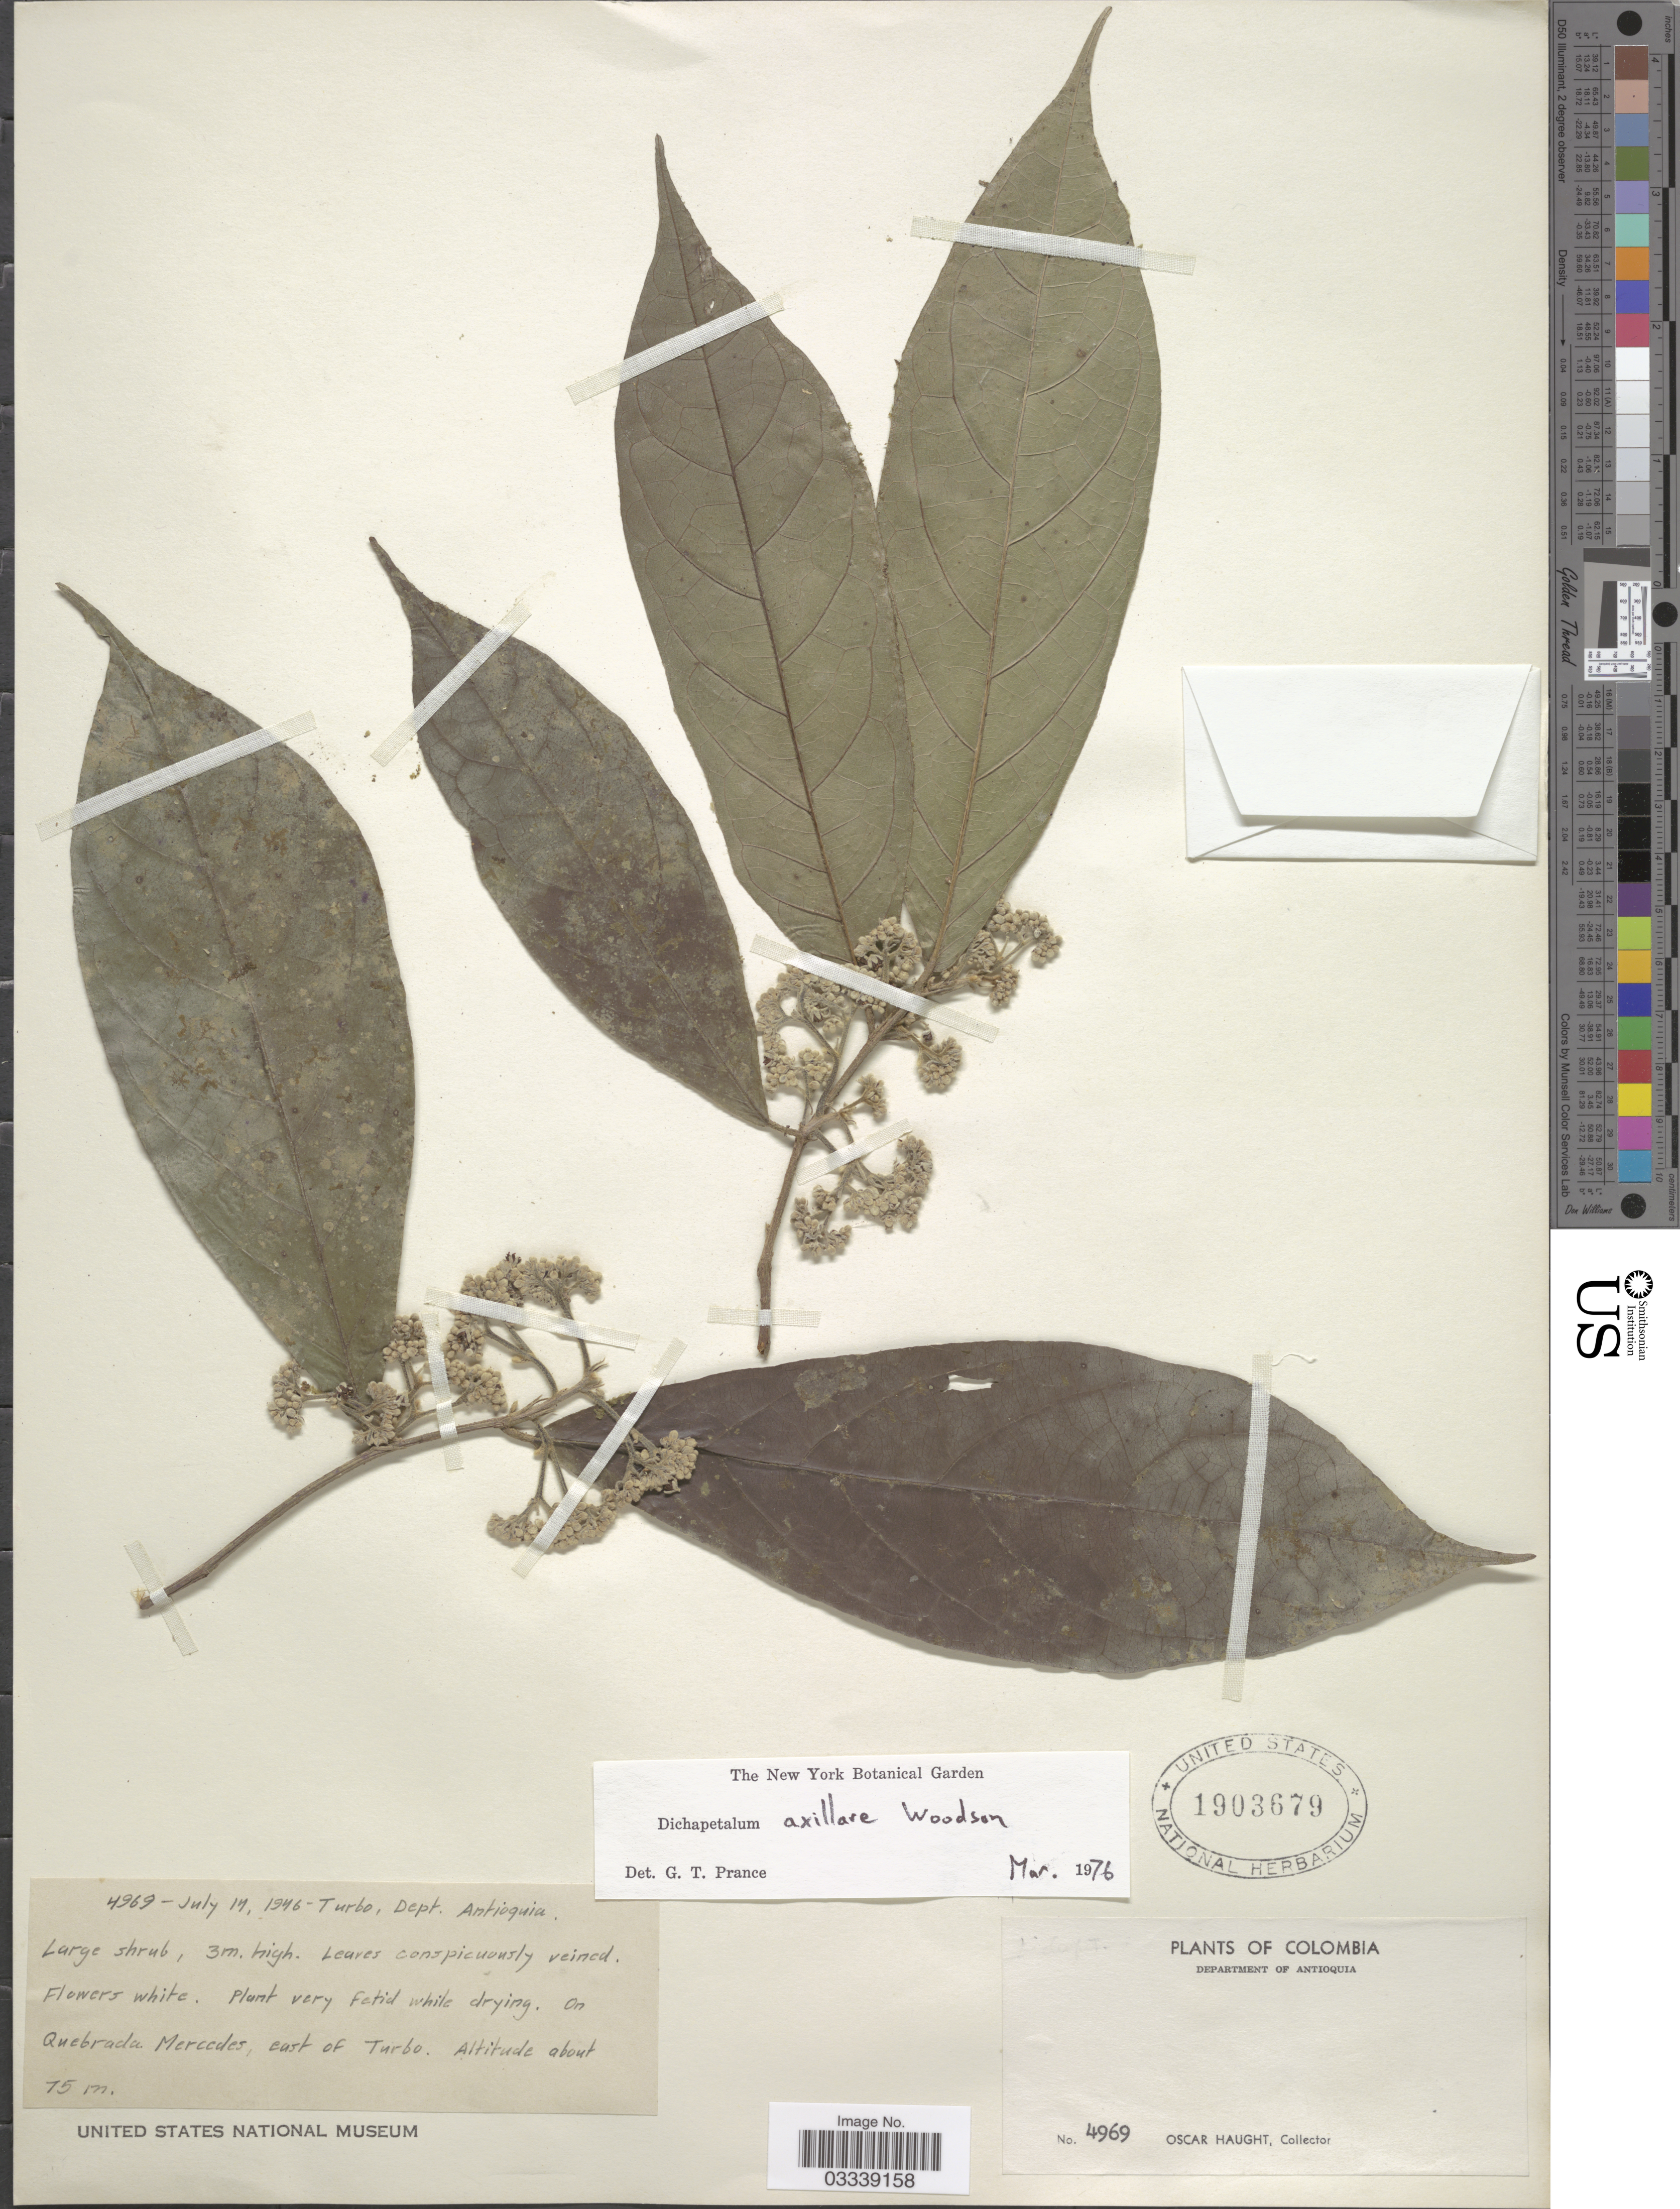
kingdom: Plantae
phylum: Tracheophyta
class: Magnoliopsida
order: Malpighiales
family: Dichapetalaceae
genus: Dichapetalum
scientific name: Dichapetalum axillare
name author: Woodson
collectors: O. Haught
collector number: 4969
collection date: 1946-07-14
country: Colombia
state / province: Antioquia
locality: Dept. Antioquia. On Quebrada Mercedes, east of Turbo.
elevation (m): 75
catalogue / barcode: US 1903679